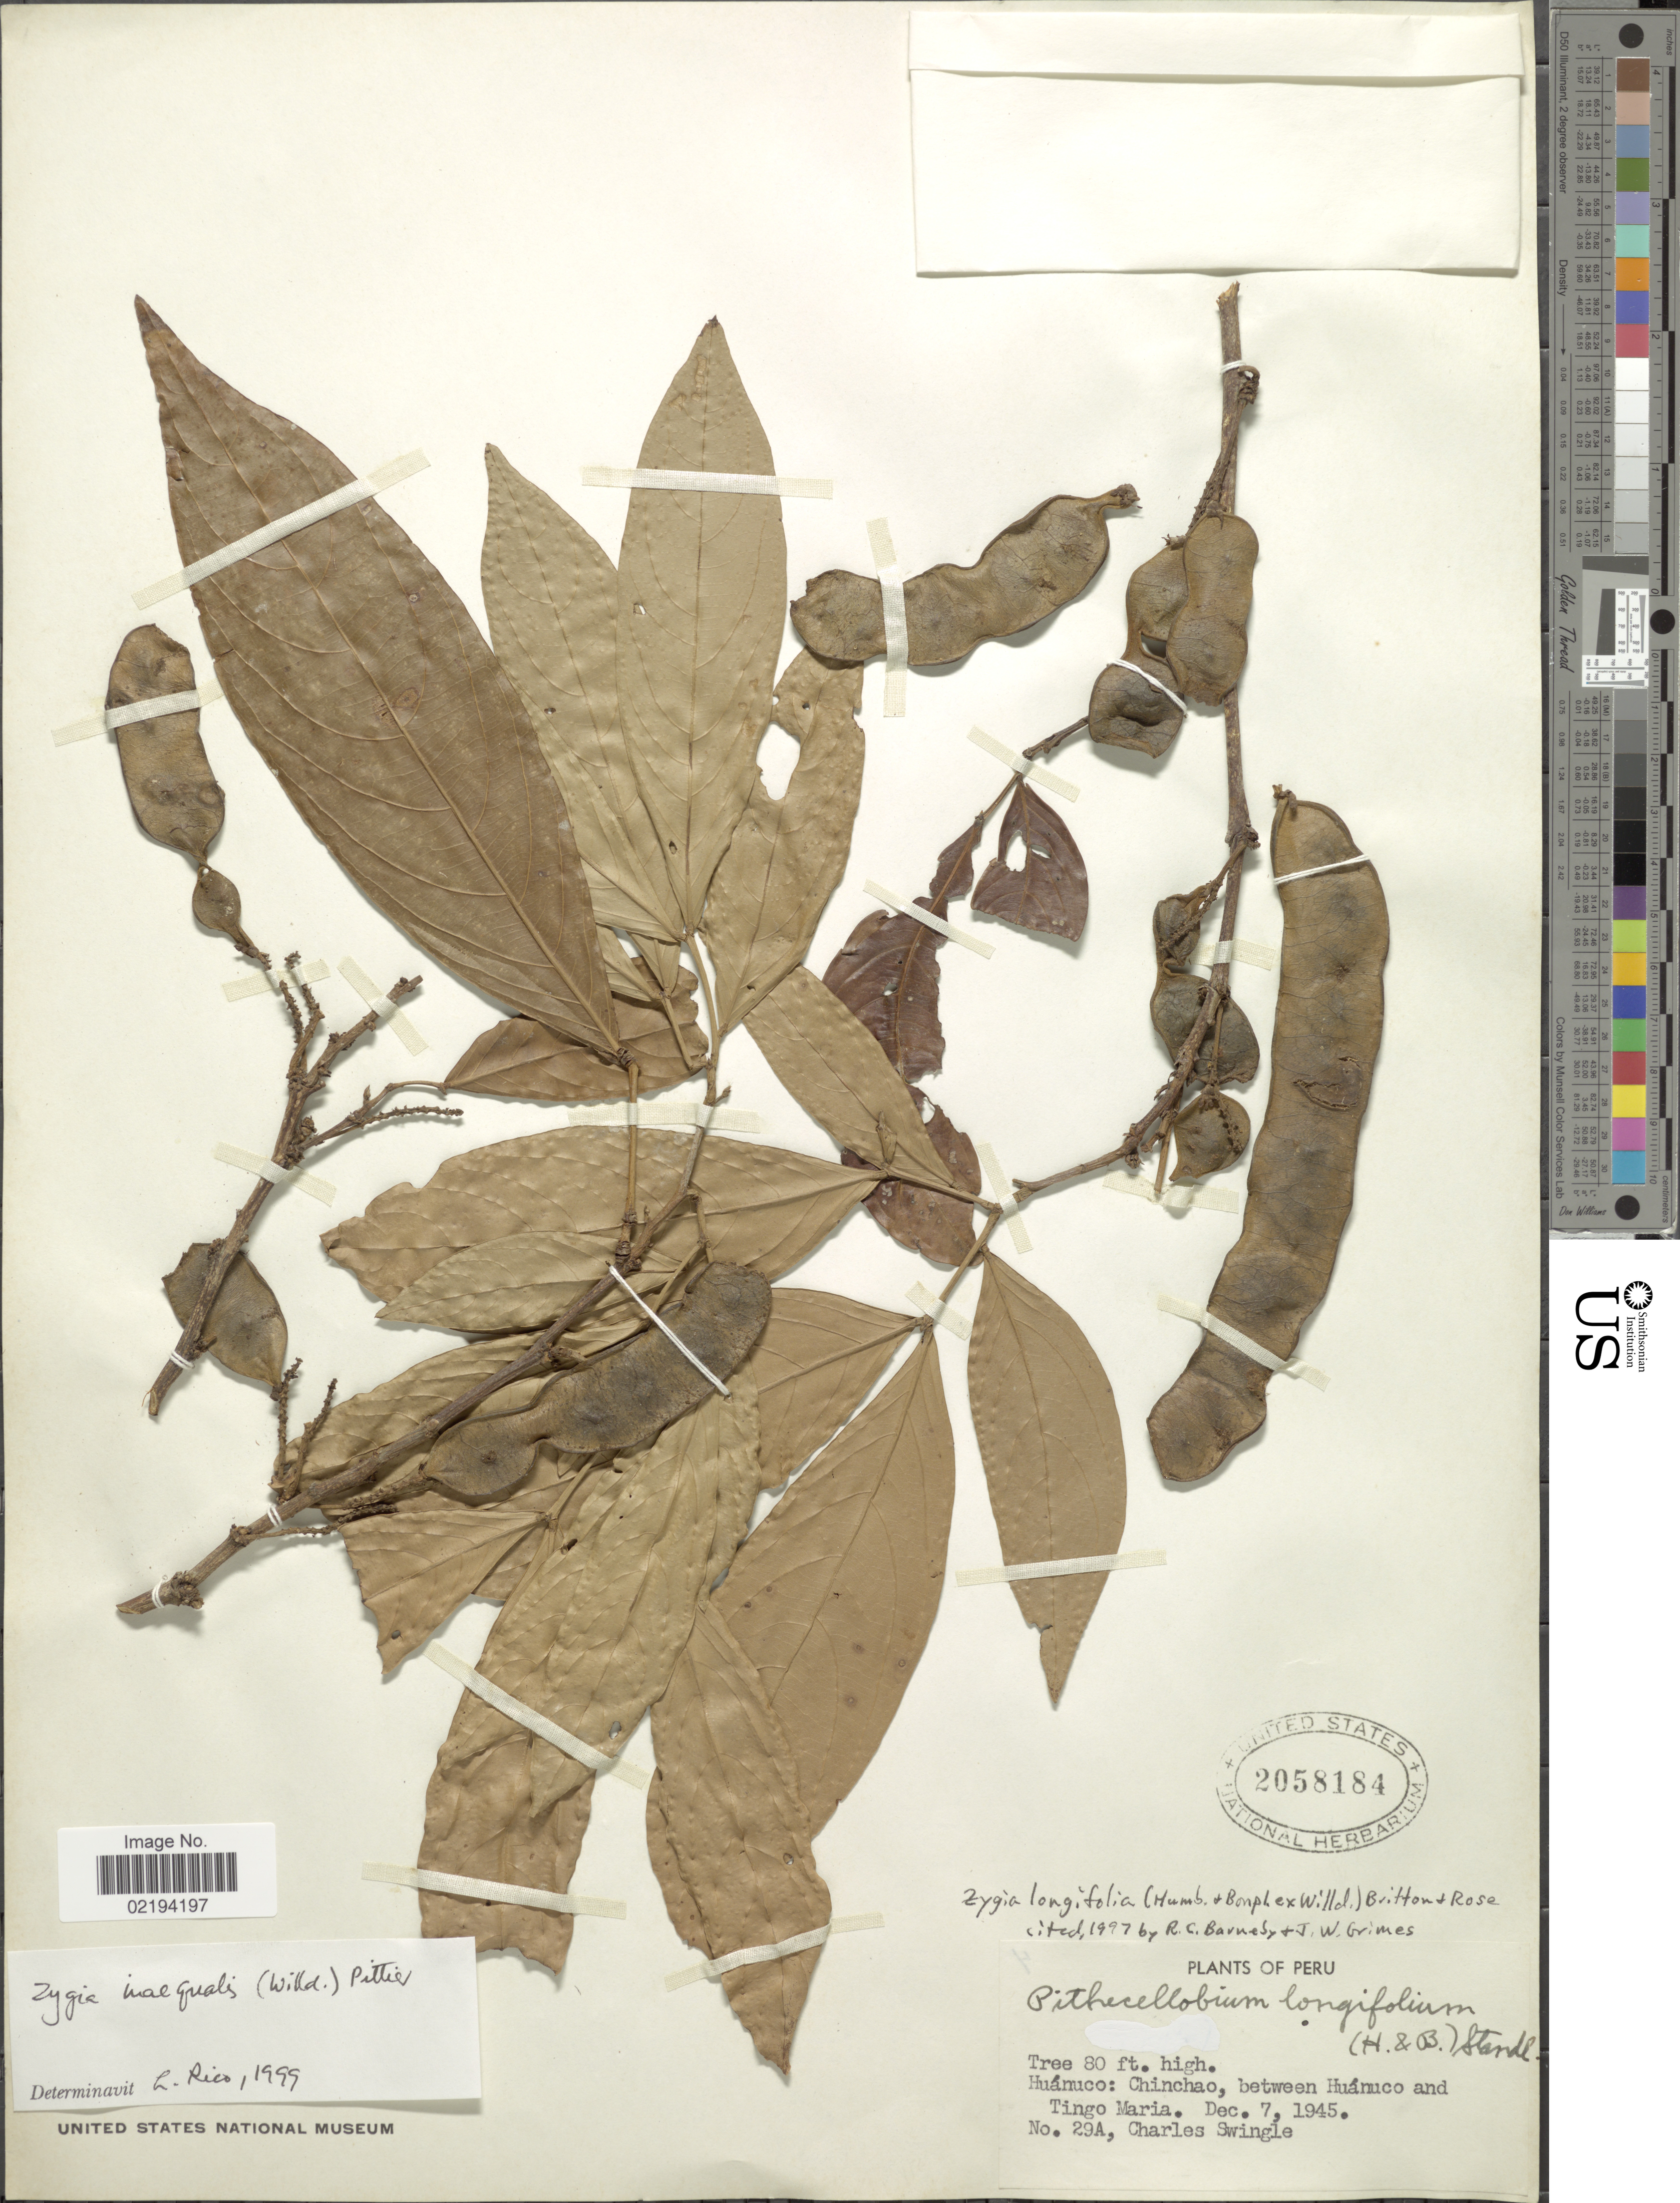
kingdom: Plantae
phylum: Tracheophyta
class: Magnoliopsida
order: Fabales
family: Fabaceae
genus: Zygia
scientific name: Zygia longifolia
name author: (Willd.) Britton & Rose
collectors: C. Swingle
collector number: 29A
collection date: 1945-12-07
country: Peru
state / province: Huánuco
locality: Chinchao, between Huánuco and Tingo Maria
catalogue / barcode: US 2058184